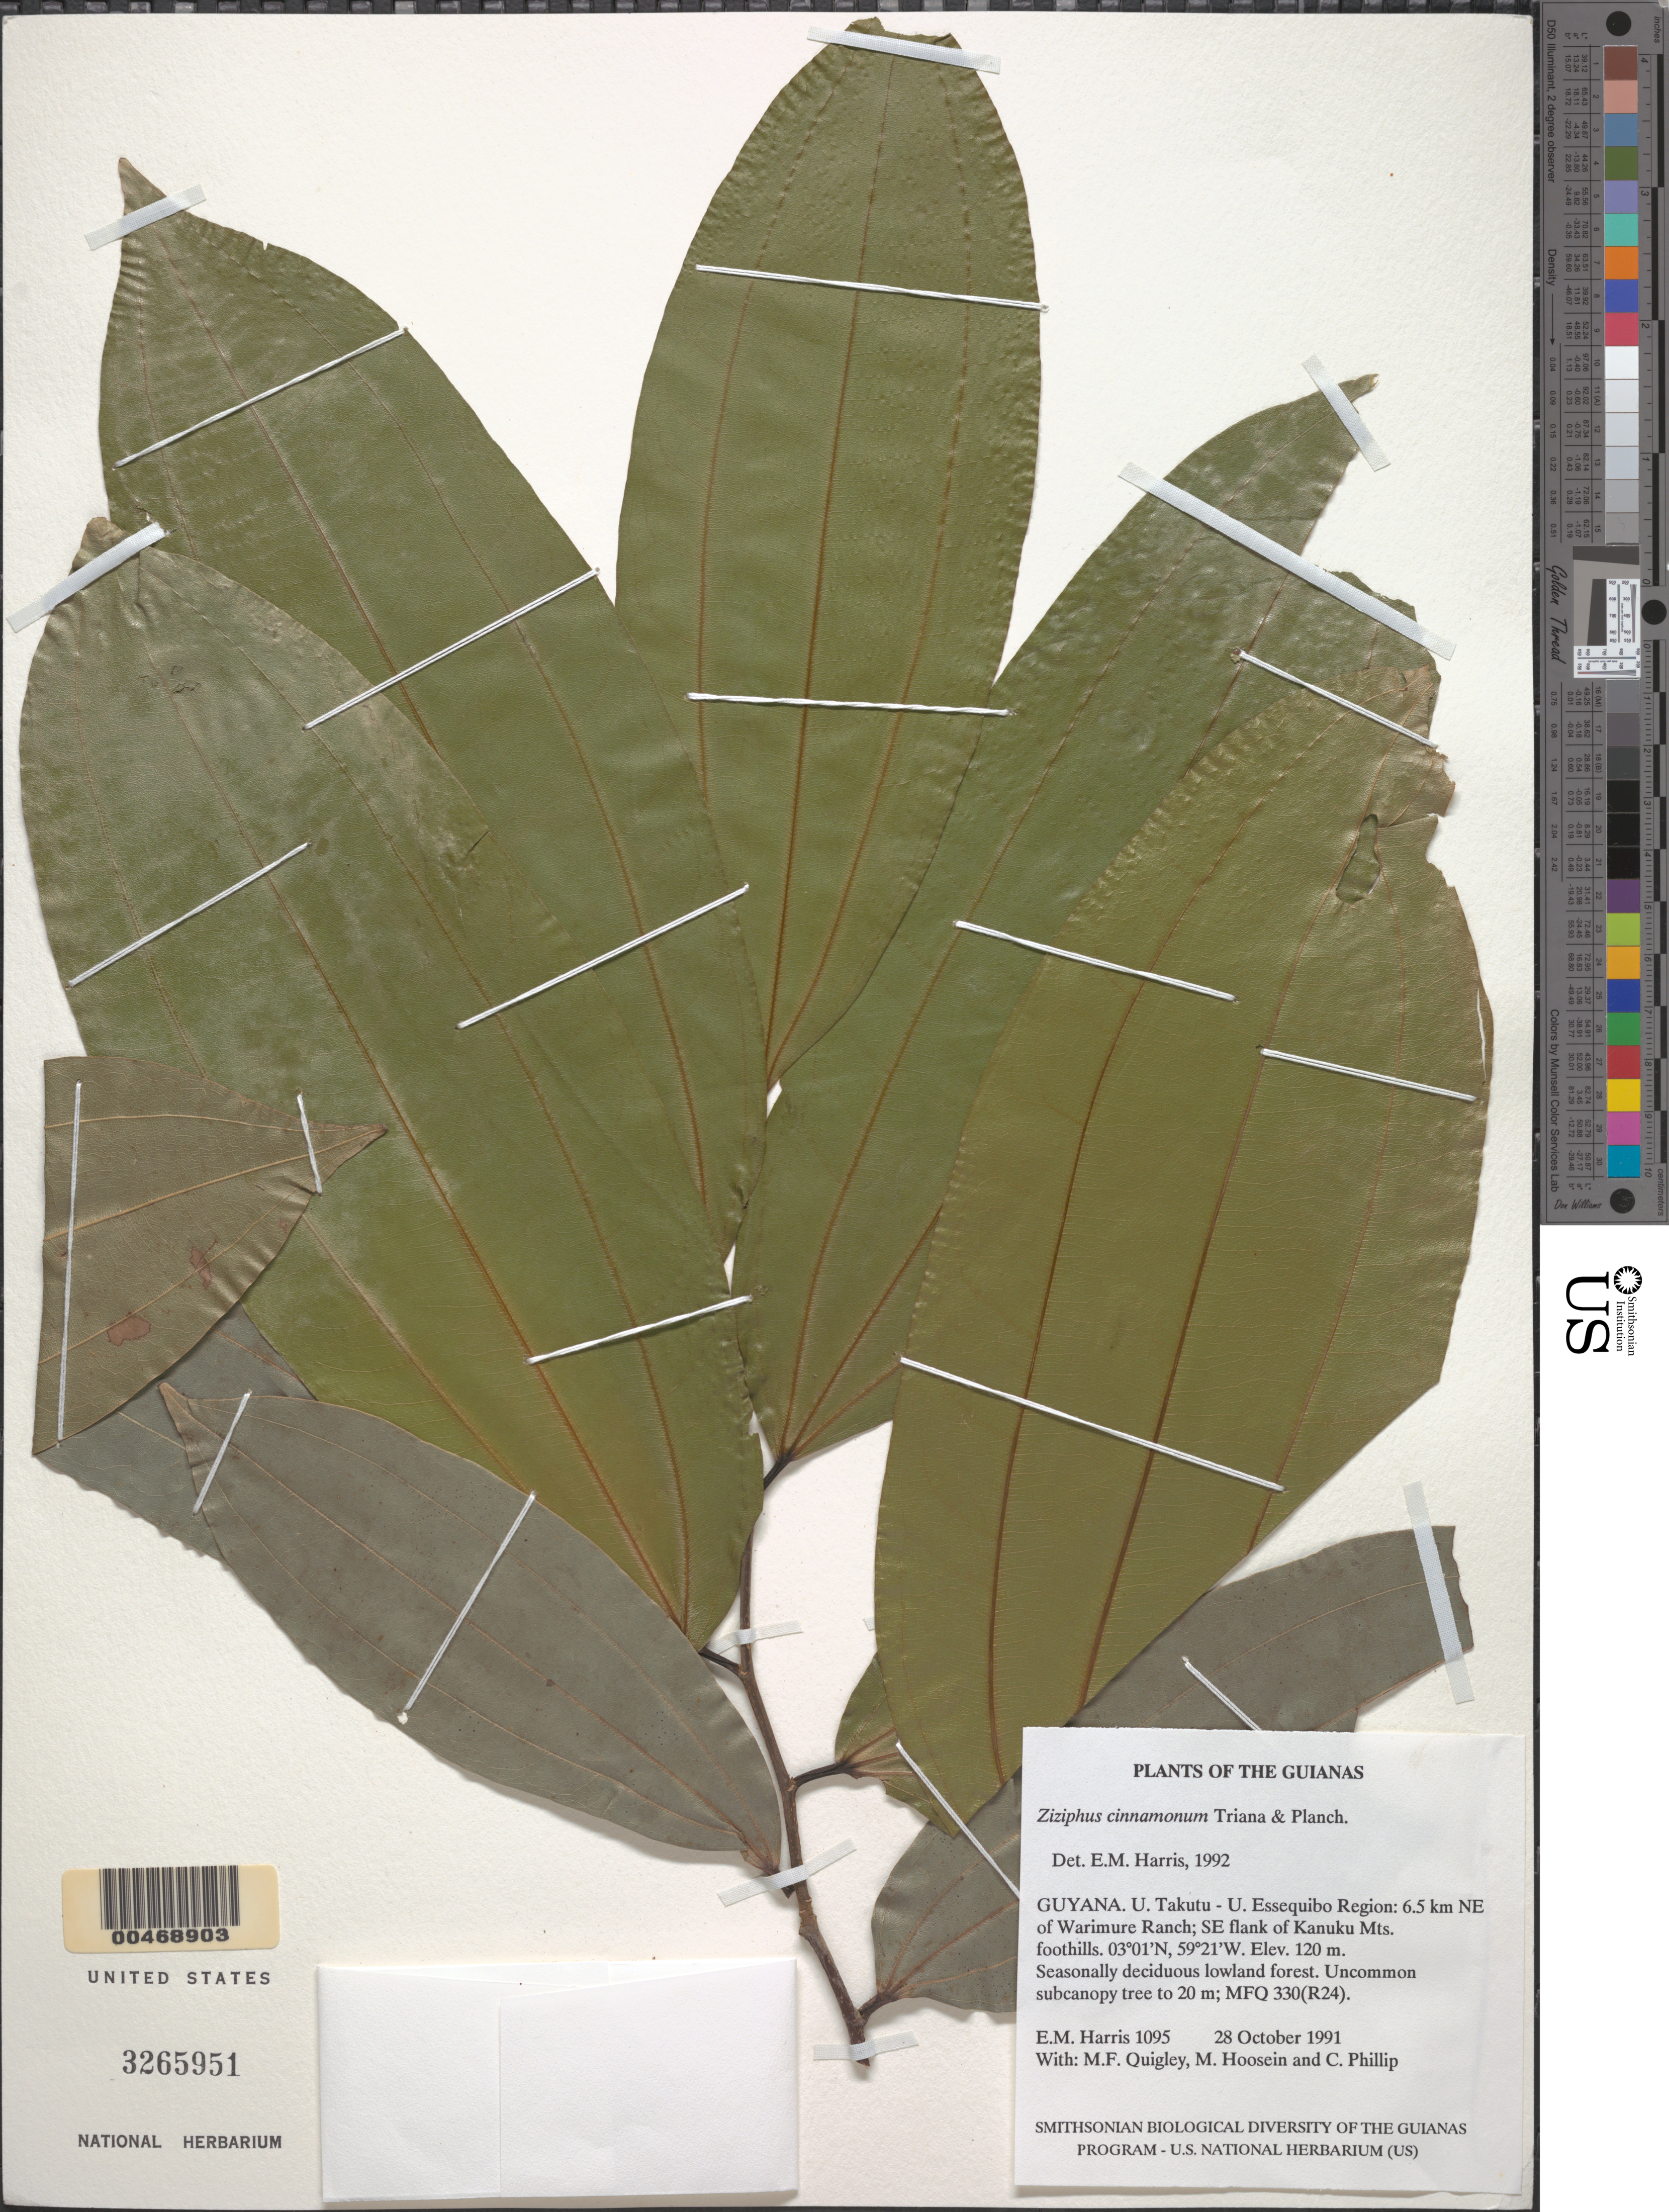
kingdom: Plantae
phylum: Tracheophyta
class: Magnoliopsida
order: Rosales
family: Rhamnaceae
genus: Sarcomphalus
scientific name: Sarcomphalus cinnamomum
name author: (Triana & Planch.) Hauenschild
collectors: E. M. Harris, M. Quigley, M. Hoosein & C. Phillip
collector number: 1095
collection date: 1991-10-28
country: Guyana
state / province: U. Takutu-U. Essequibo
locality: The Guianas, U. Takutu-U. Essequibo Region: 6.5 km NE of Warimure Ranch; SE flank of Kanuku Mts. foothills.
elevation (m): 120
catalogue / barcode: US 3265951